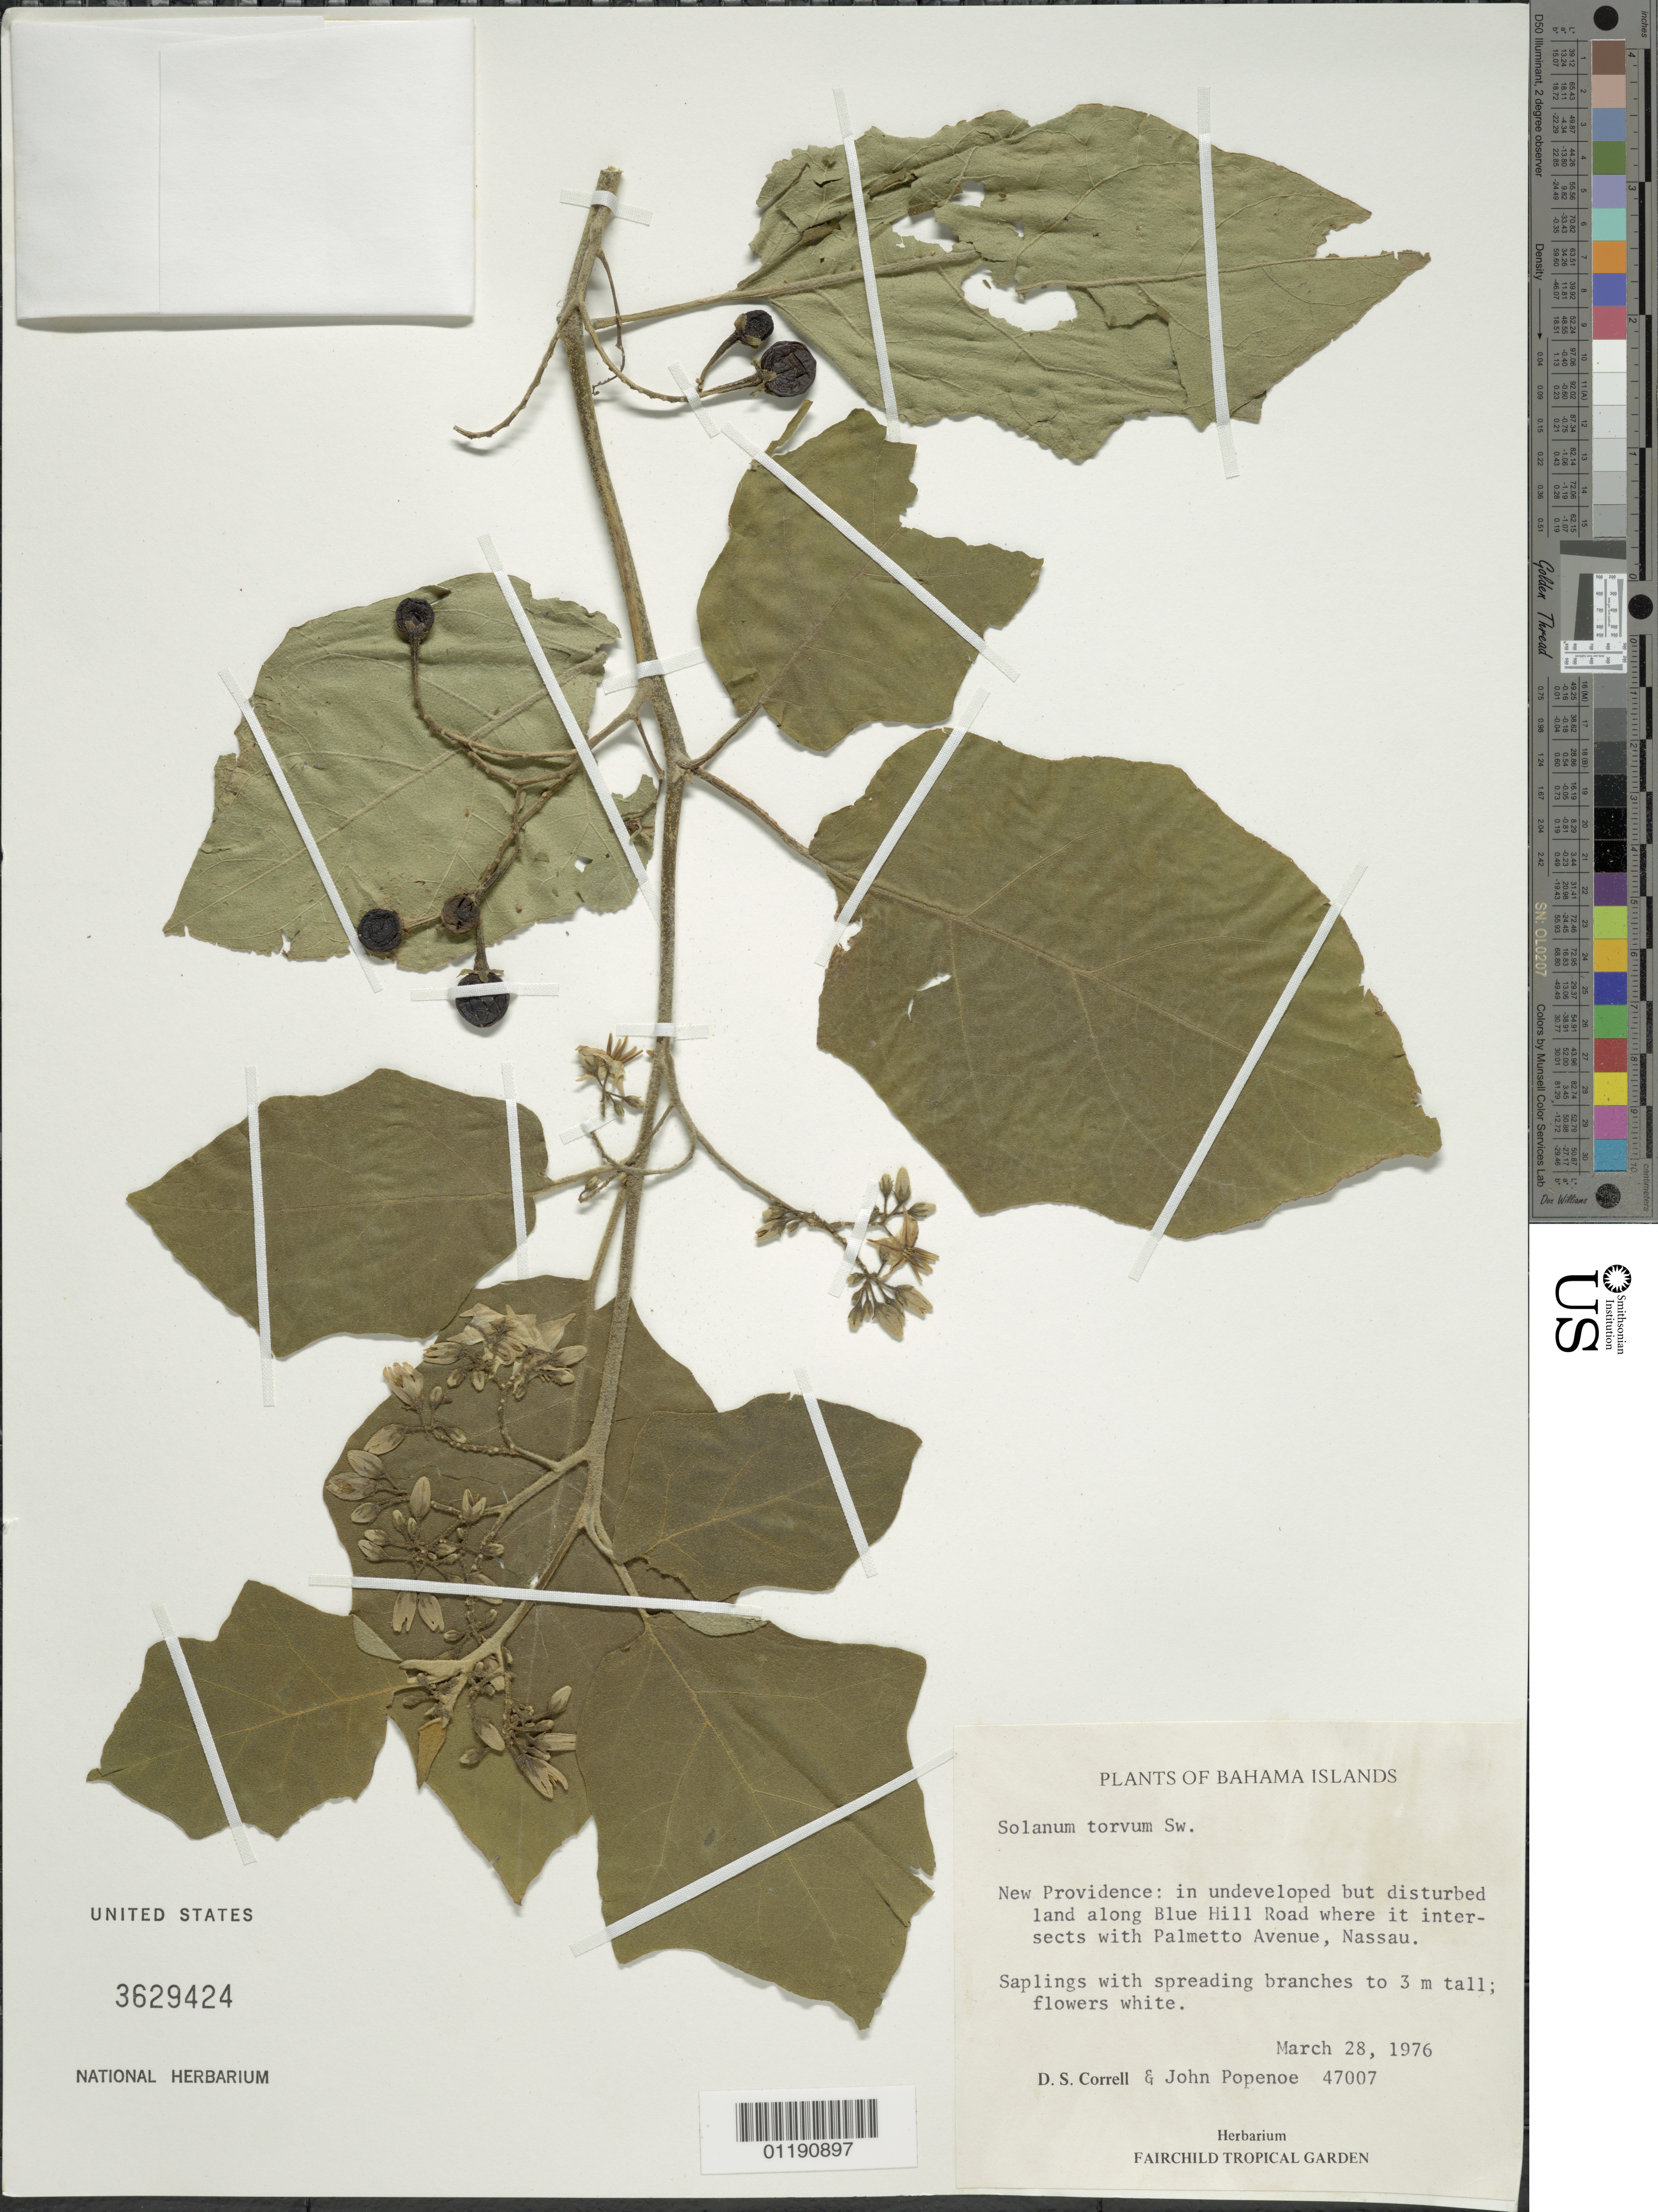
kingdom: Plantae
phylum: Tracheophyta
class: Magnoliopsida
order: Solanales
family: Solanaceae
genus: Solanum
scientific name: Solanum torvum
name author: Sw.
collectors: D. S. Correll & J. Popenoe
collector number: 47007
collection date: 1976-03-28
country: Bahamas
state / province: New Providence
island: New Providence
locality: New Providence: along Blue Hill Road where it intersects with Palmatto Avenue, Nassau.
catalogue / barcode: US 3629424